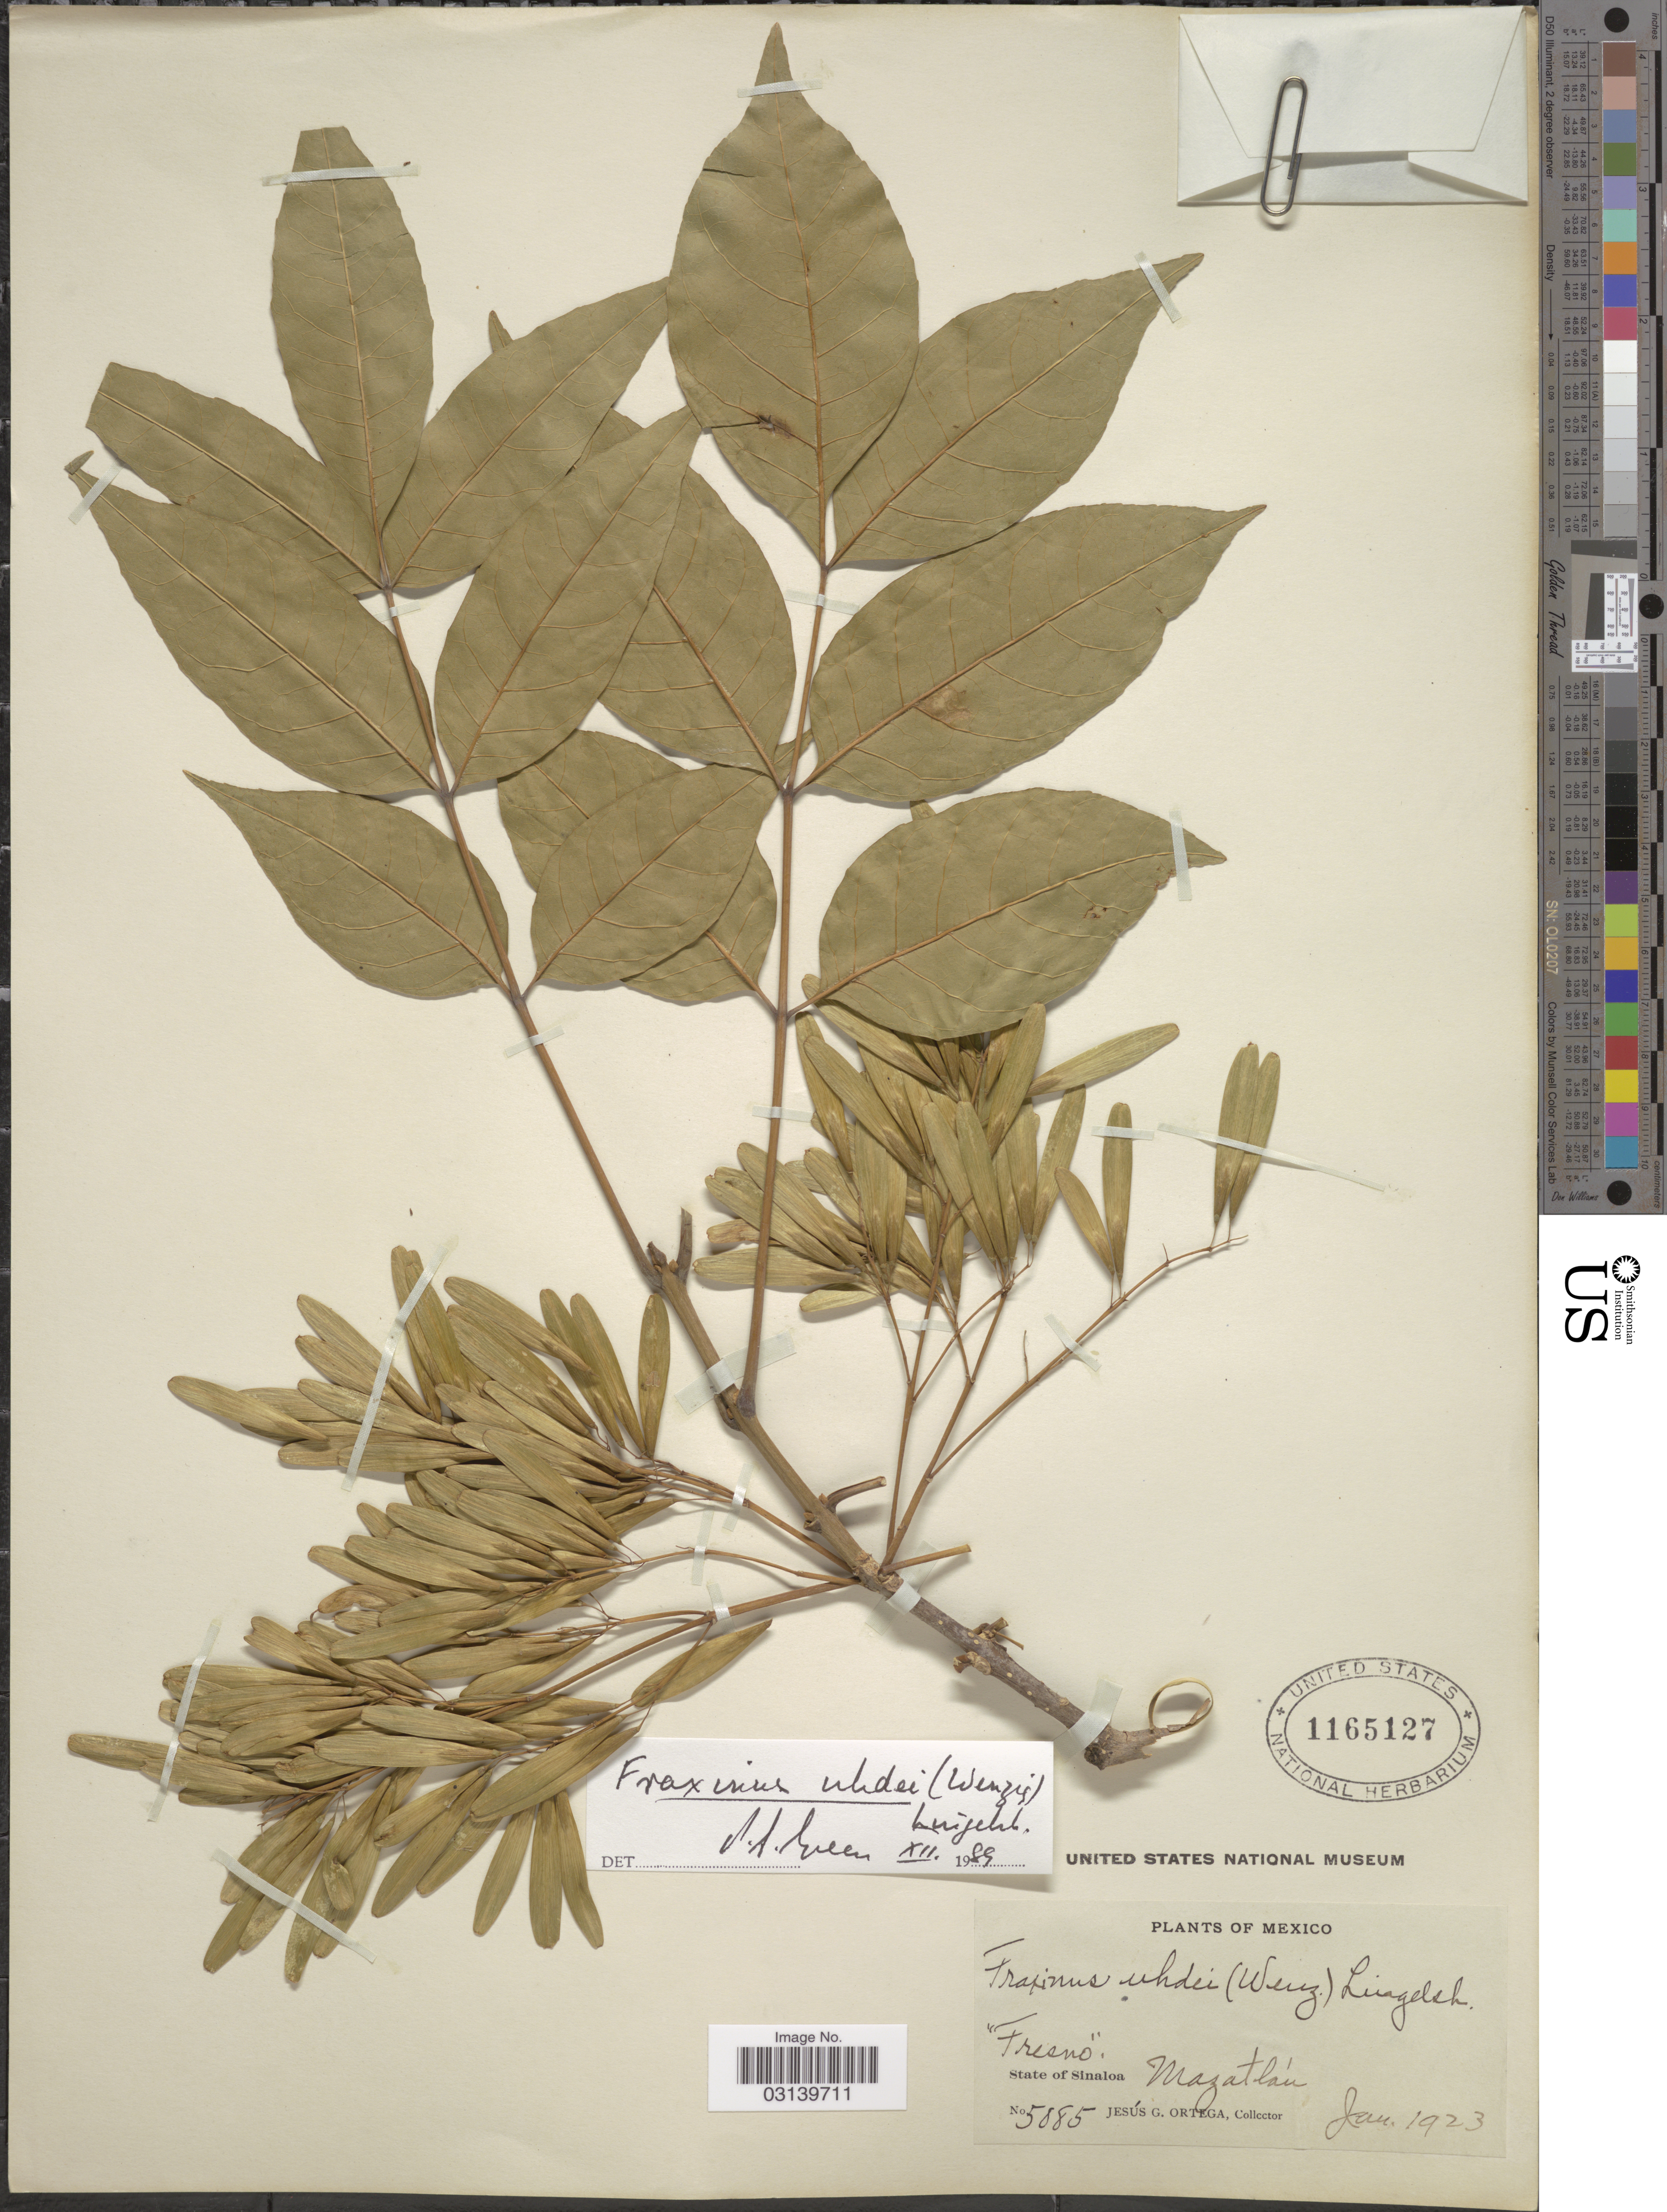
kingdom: Plantae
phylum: Tracheophyta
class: Magnoliopsida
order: Lamiales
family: Oleaceae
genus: Fraxinus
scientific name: Fraxinus uhdei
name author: (Wenz.) Lingelsh.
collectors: J. Ortega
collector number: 5085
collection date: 1923-01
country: Mexico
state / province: Sinaloa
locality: Mazatlán.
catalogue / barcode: US 1165127